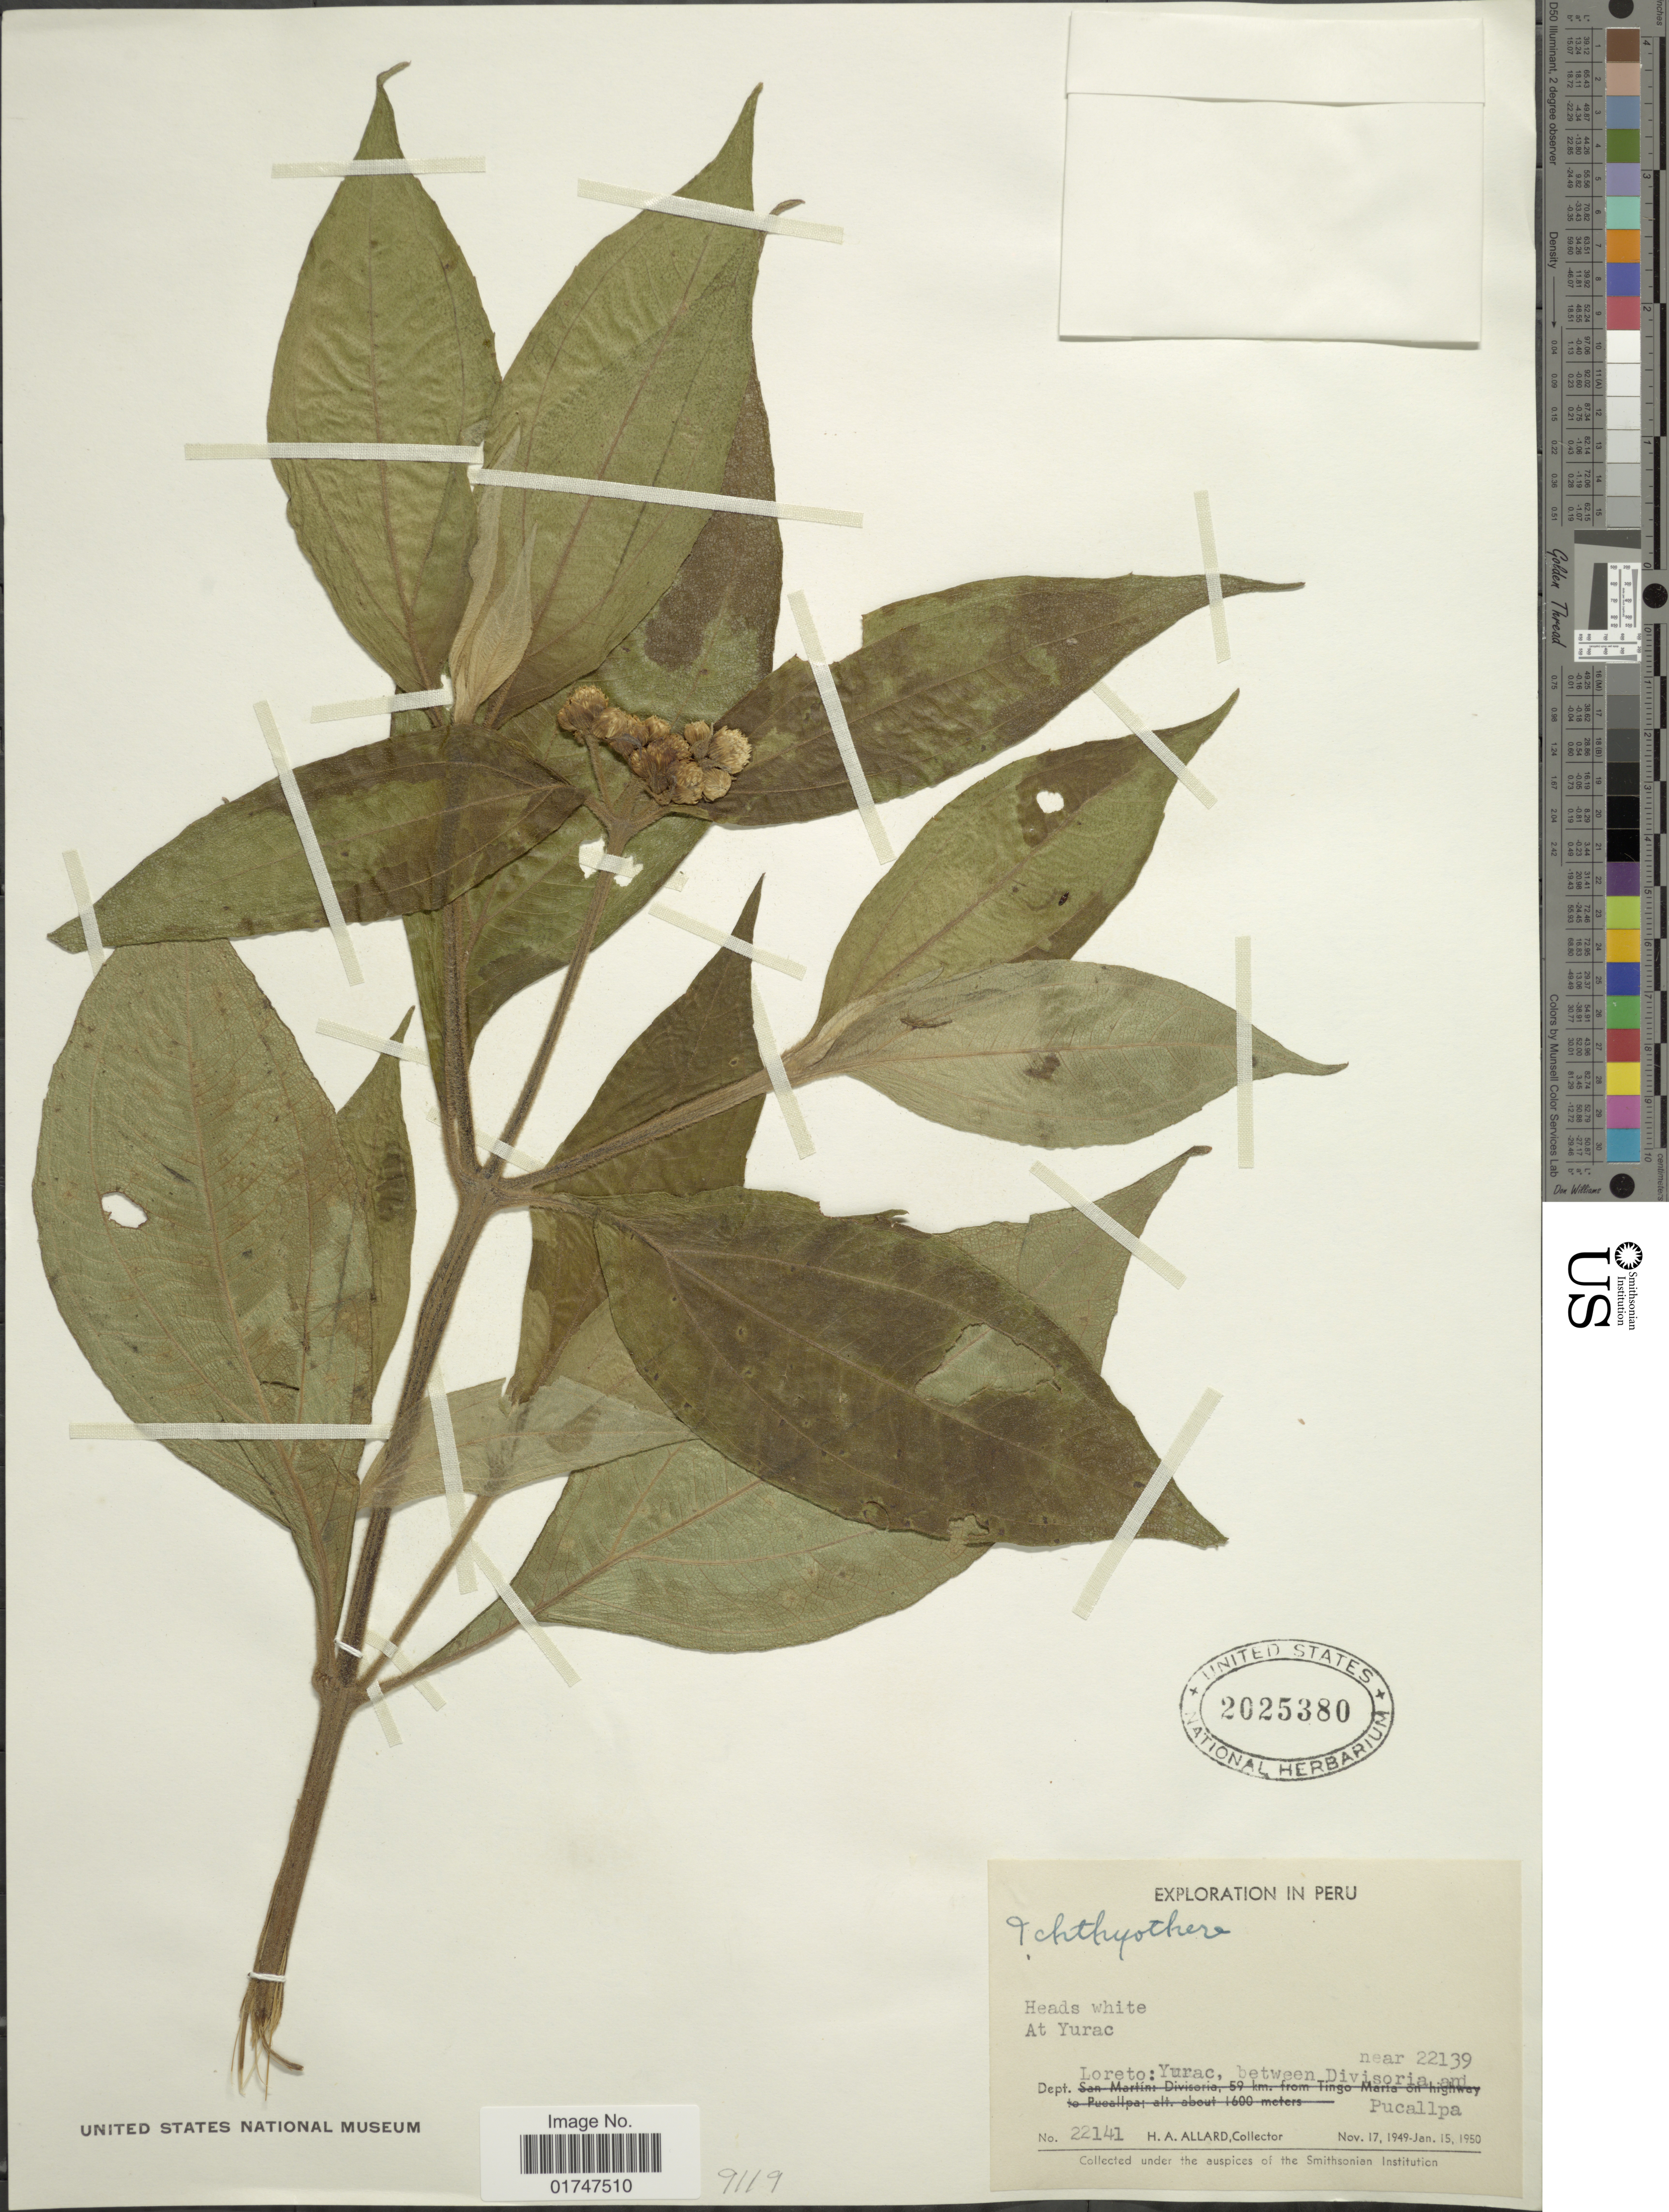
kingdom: Plantae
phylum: Tracheophyta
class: Magnoliopsida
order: Asterales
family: Asteraceae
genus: Ichthyothere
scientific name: Ichthyothere sp.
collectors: H. A. Allard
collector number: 22141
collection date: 1949-11-17/1950-01-15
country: Peru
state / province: Loreto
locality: At. Yurac. Dept. Loreto: Yurac, between Divisoria, ani Pucallpa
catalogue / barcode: US 2025380